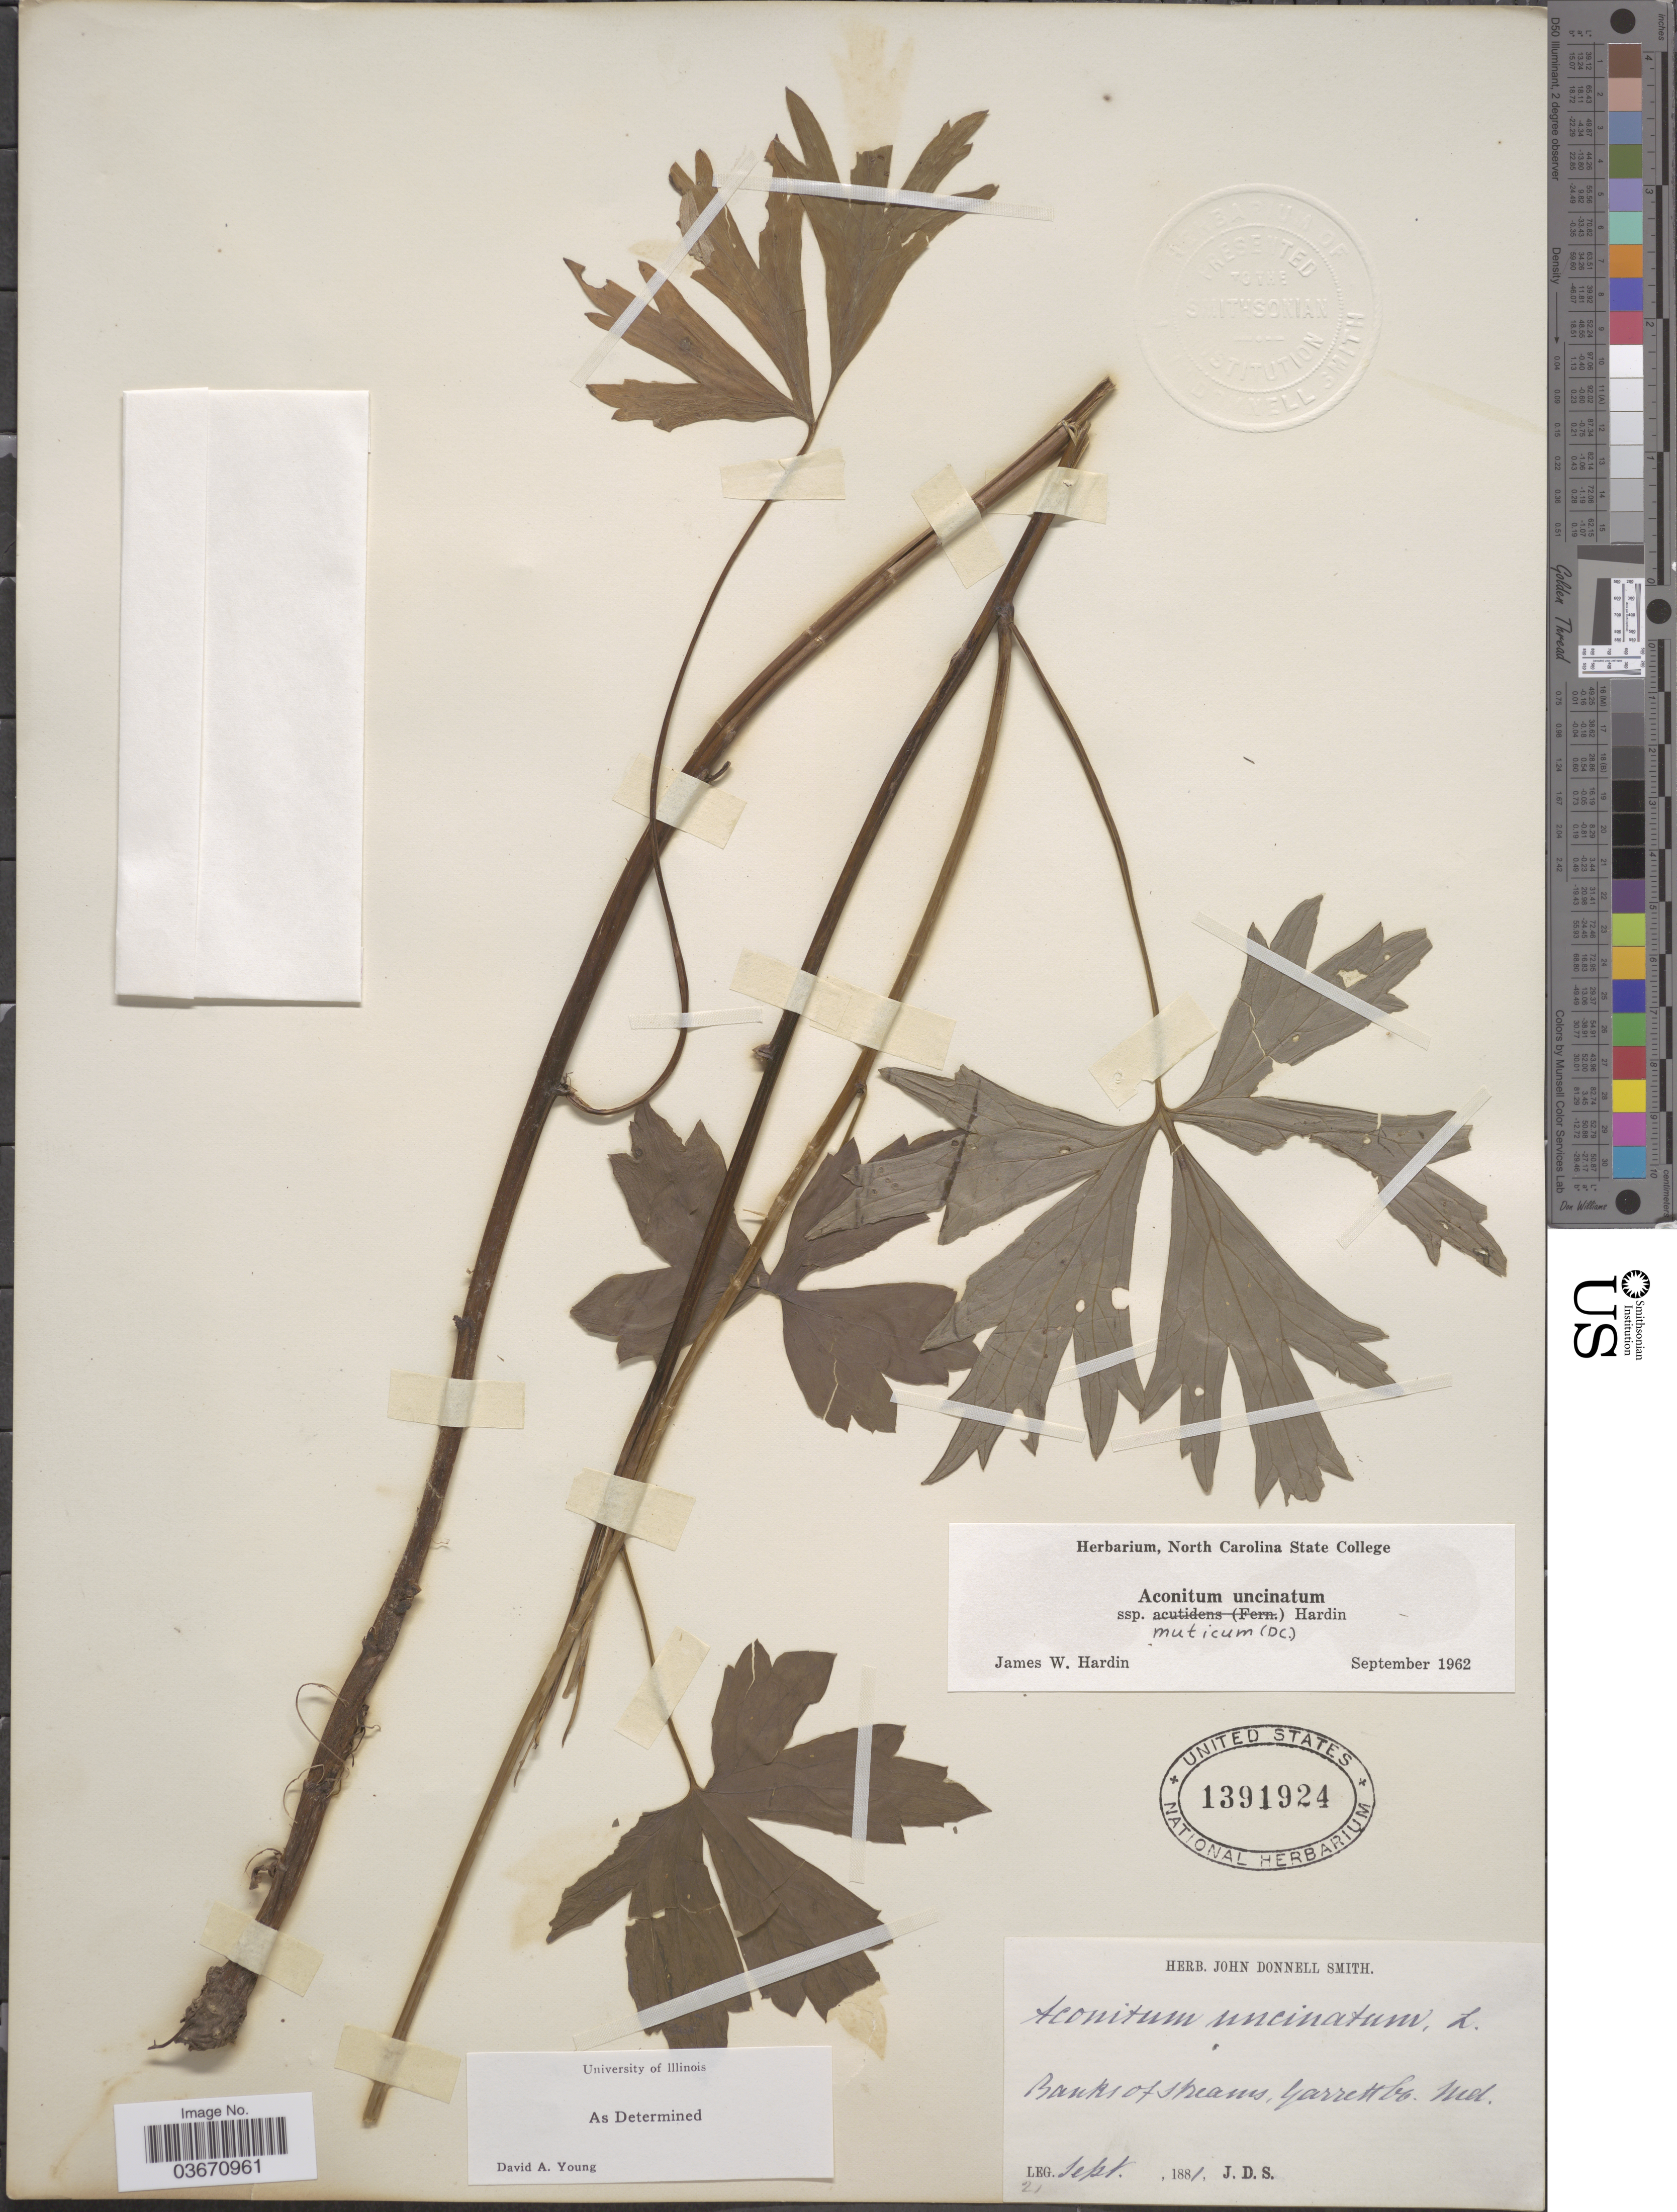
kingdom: Plantae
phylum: Tracheophyta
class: Magnoliopsida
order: Ranunculales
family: Ranunculaceae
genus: Aconitum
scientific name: Aconitum uncinatum subsp. muticum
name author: (DC.) Hardin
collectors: J. Donnell Smith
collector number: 21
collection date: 1881-09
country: United States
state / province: Maryland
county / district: Garrett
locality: Banks of streams, Garrett Co.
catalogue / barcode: US 1391924